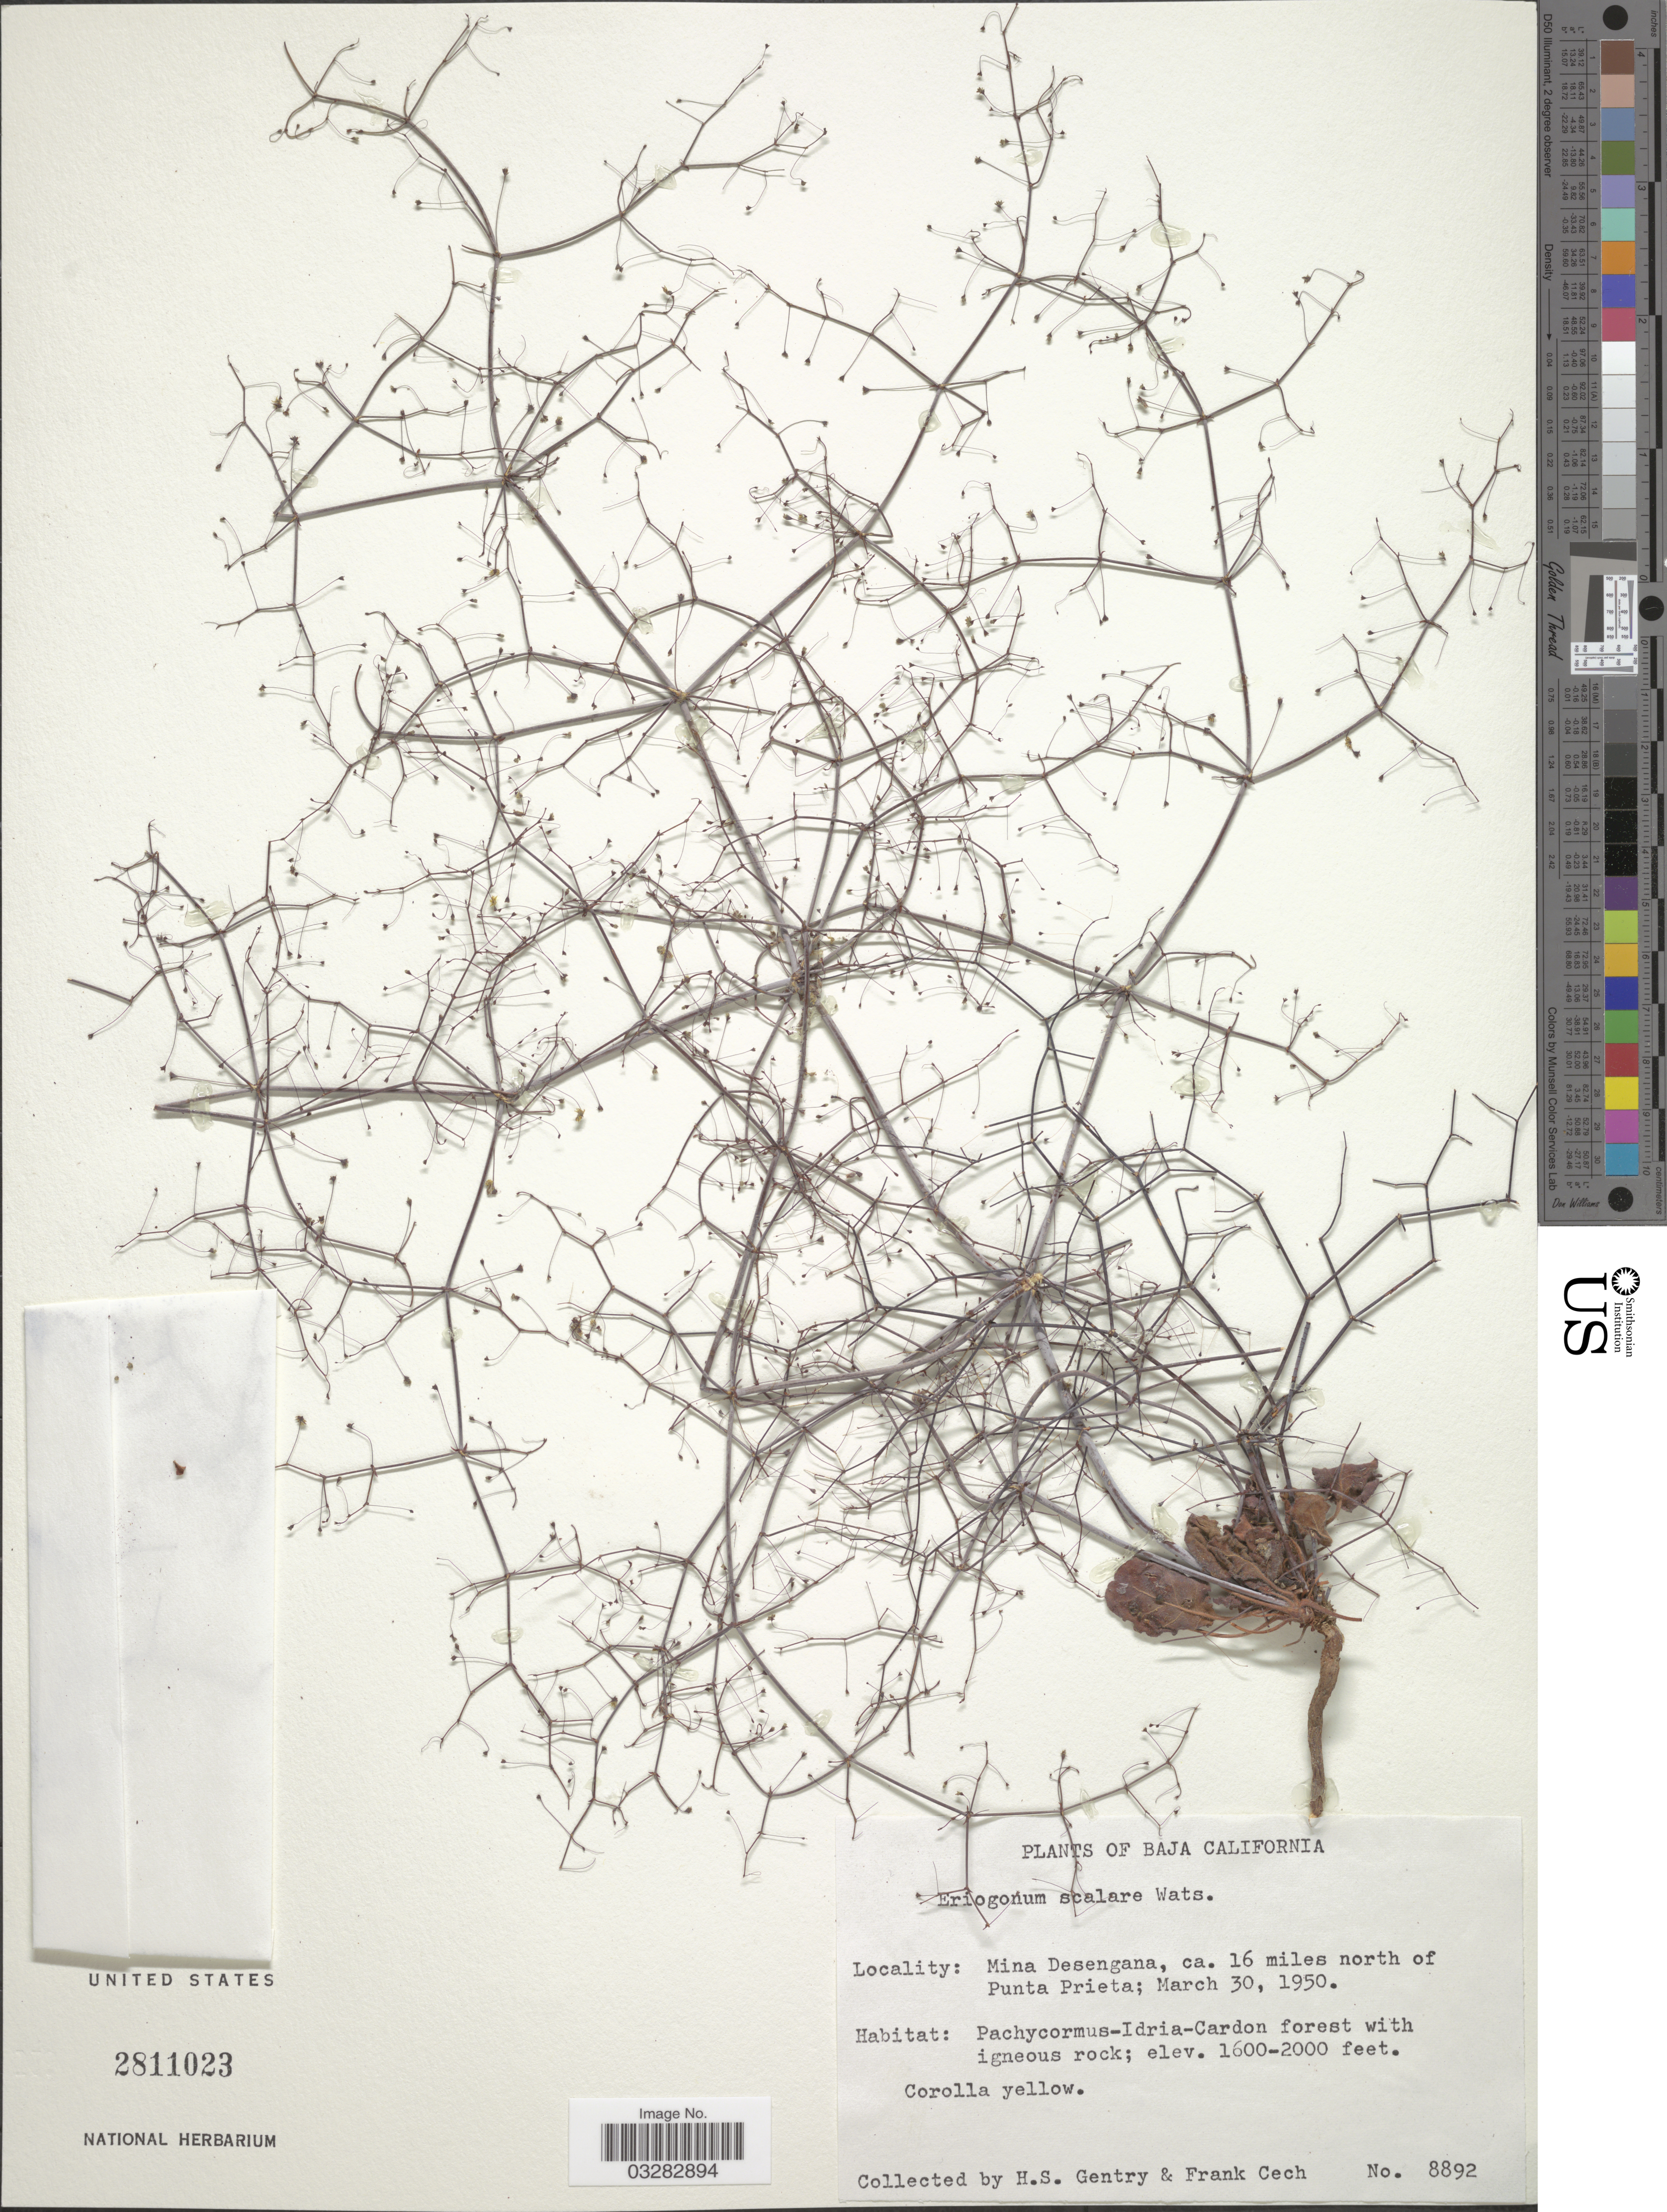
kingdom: Plantae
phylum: Tracheophyta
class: Magnoliopsida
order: Caryophyllales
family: Polygonaceae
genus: Eriogonum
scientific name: Eriogonum scalare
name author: S. Watson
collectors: H. S. Gentry & F. Cech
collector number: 8892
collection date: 1950-03-30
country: Mexico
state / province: Baja California Norte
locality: Mina Desengana, ca. 16 miles north of Punta Prieta.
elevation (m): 488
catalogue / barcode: US 2811023